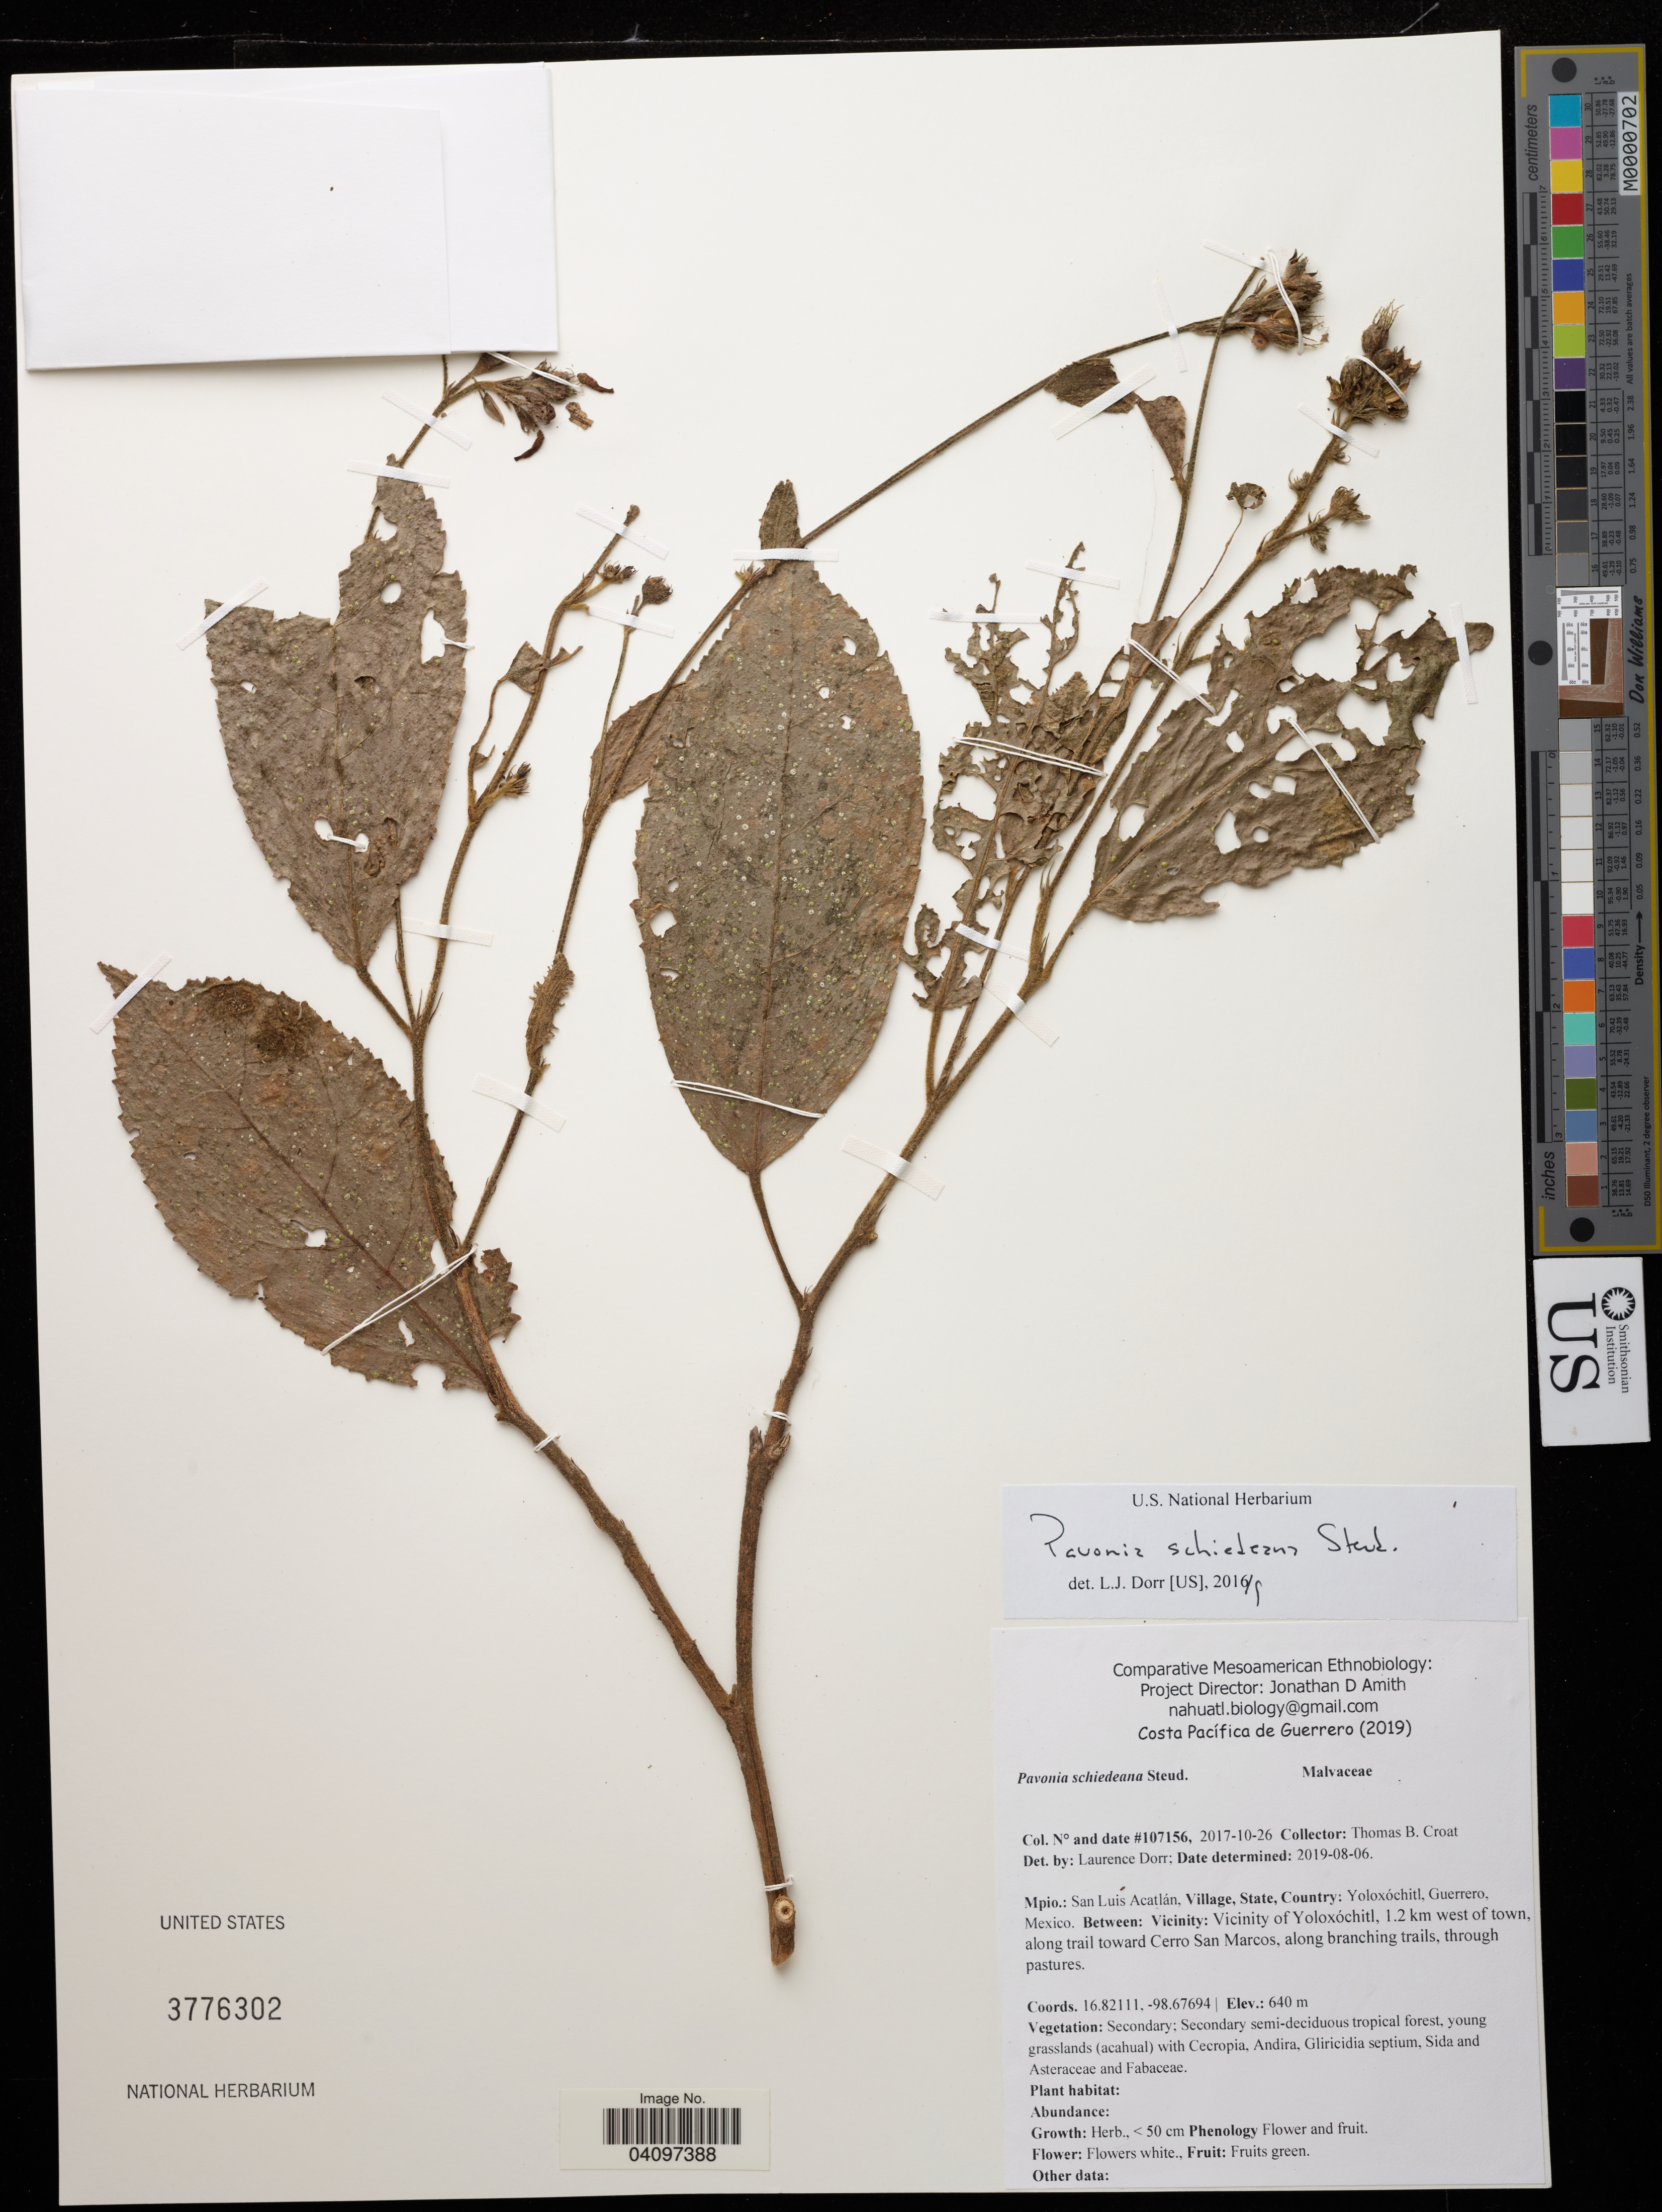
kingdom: Plantae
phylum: Tracheophyta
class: Magnoliopsida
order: Malvales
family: Malvaceae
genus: Pavonia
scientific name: Pavonia schiedeana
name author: Steud.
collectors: T. B. Croat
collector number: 107156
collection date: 2019-06-08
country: Mexico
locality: Yoloxochitl, Guerrero, Mexico. Vicinity of Yoloxochitl, 1.2 km west of town, along trail toward Cerro San Marcos.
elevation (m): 640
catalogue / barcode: US 3776302